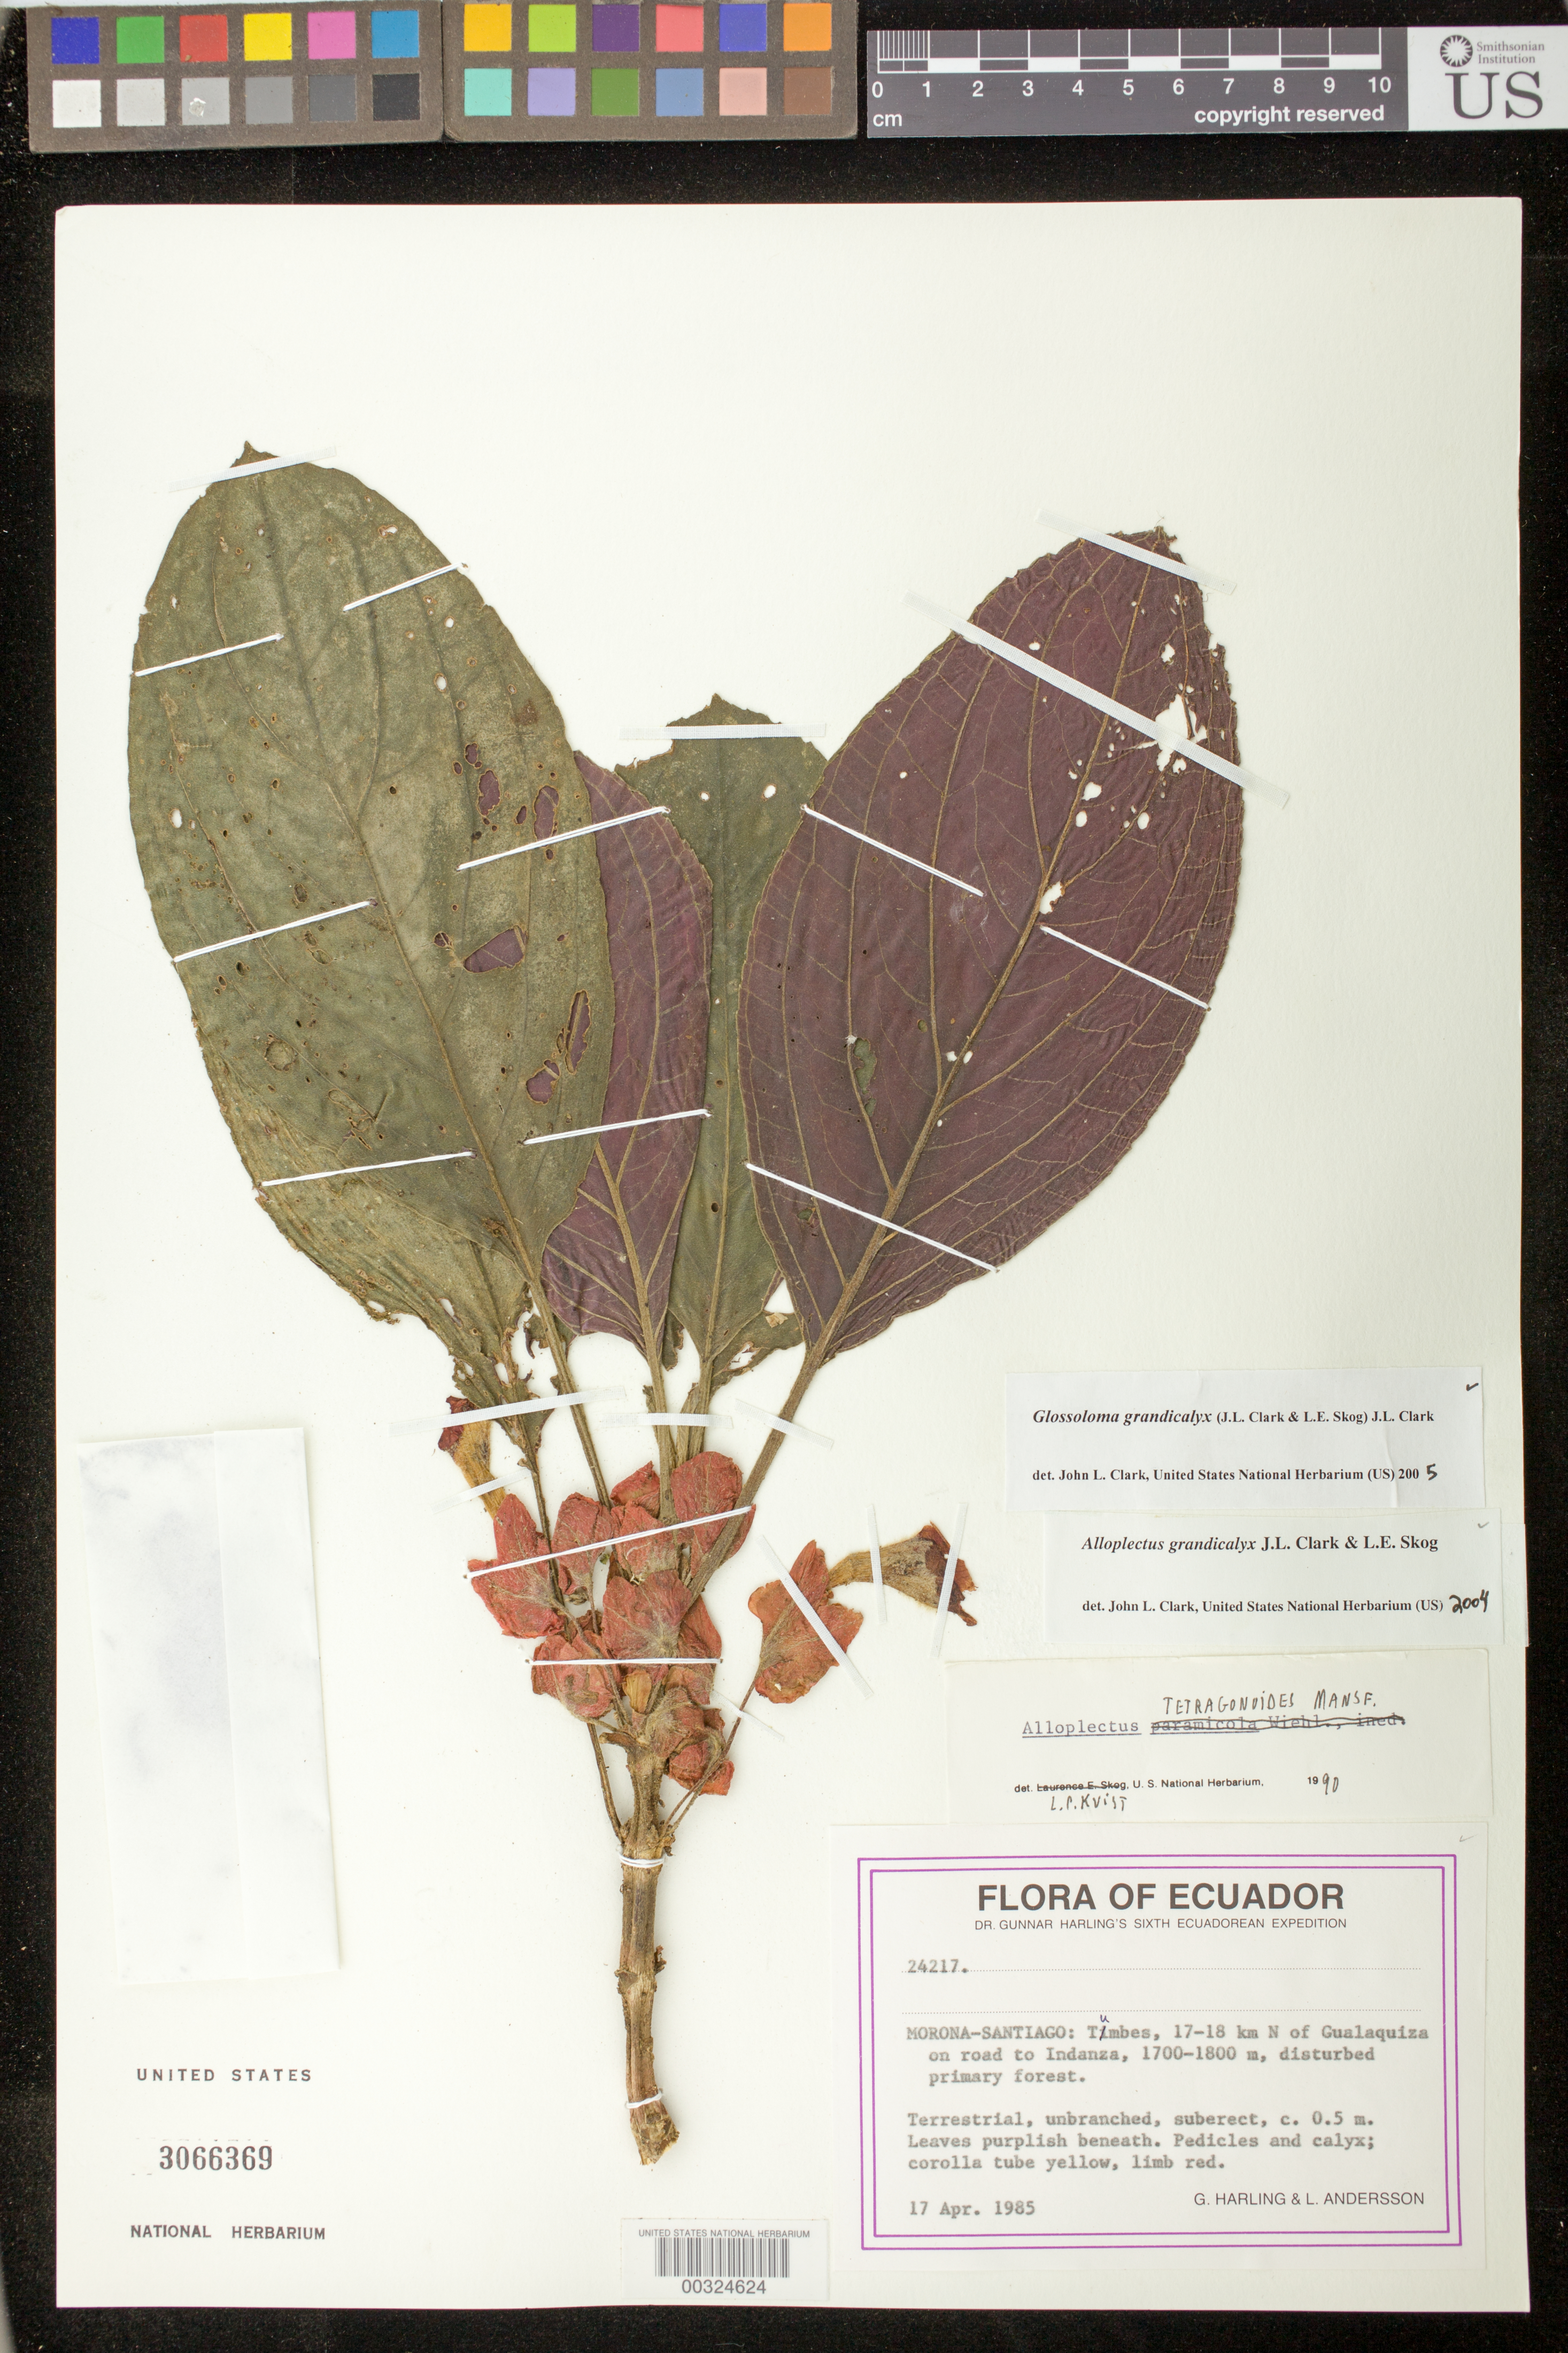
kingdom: Plantae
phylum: Tracheophyta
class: Magnoliopsida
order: Lamiales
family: Gesneriaceae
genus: Glossoloma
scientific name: Glossoloma grandicalyx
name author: (J.L. Clark & L.E. Skog) J.L. Clark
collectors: G. Harling & L. Andersson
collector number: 24217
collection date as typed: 17 Apr 1985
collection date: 1985-04-17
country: Ecuador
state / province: Morona-Santiago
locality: Tumbes, 17-18 km N of Gualaquiza on road to Indanza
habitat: Disturbed primary forest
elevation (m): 1700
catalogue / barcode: US 3066369